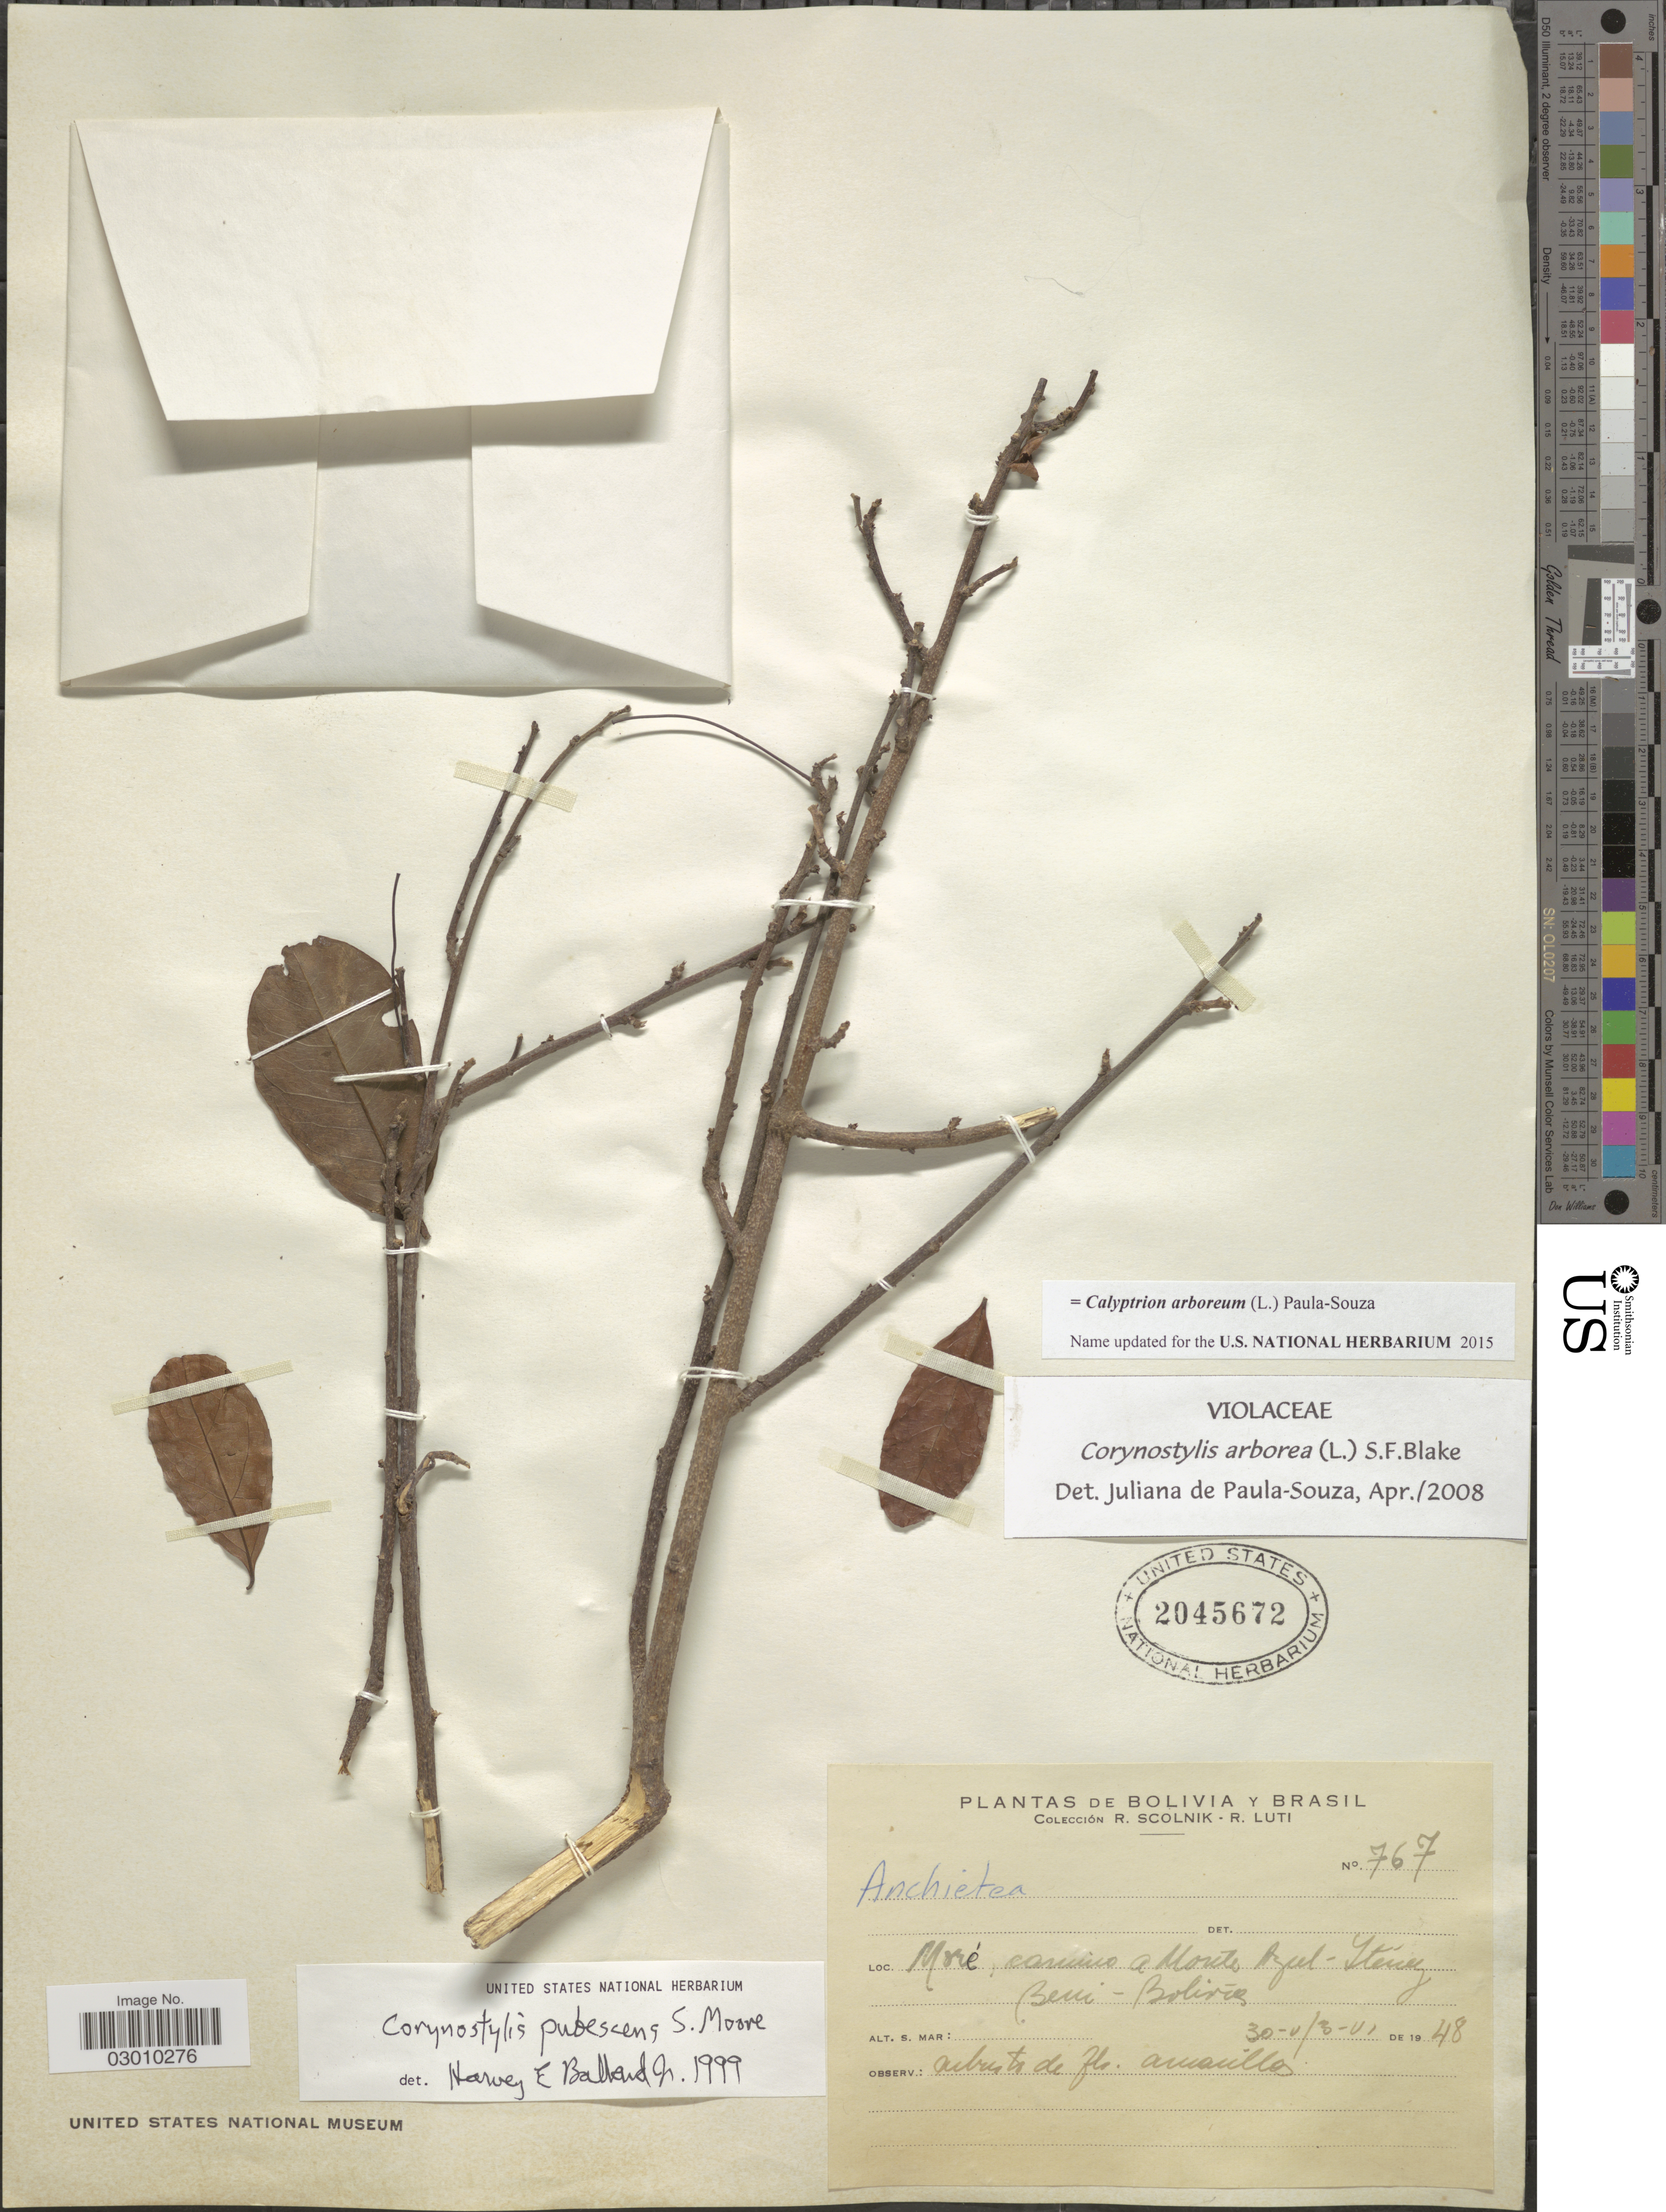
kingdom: Plantae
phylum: Tracheophyta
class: Magnoliopsida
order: Malpighiales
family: Violaceae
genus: Calyptrion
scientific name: Calyptrion arboreum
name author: (L.) Paula-Souza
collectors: R. Scolnik & R. Luti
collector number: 767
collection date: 1948-05-30/1948-06-03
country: Bolivia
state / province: Beni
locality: Moré, camino a Monte Azul-Iténez.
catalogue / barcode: US 2045672